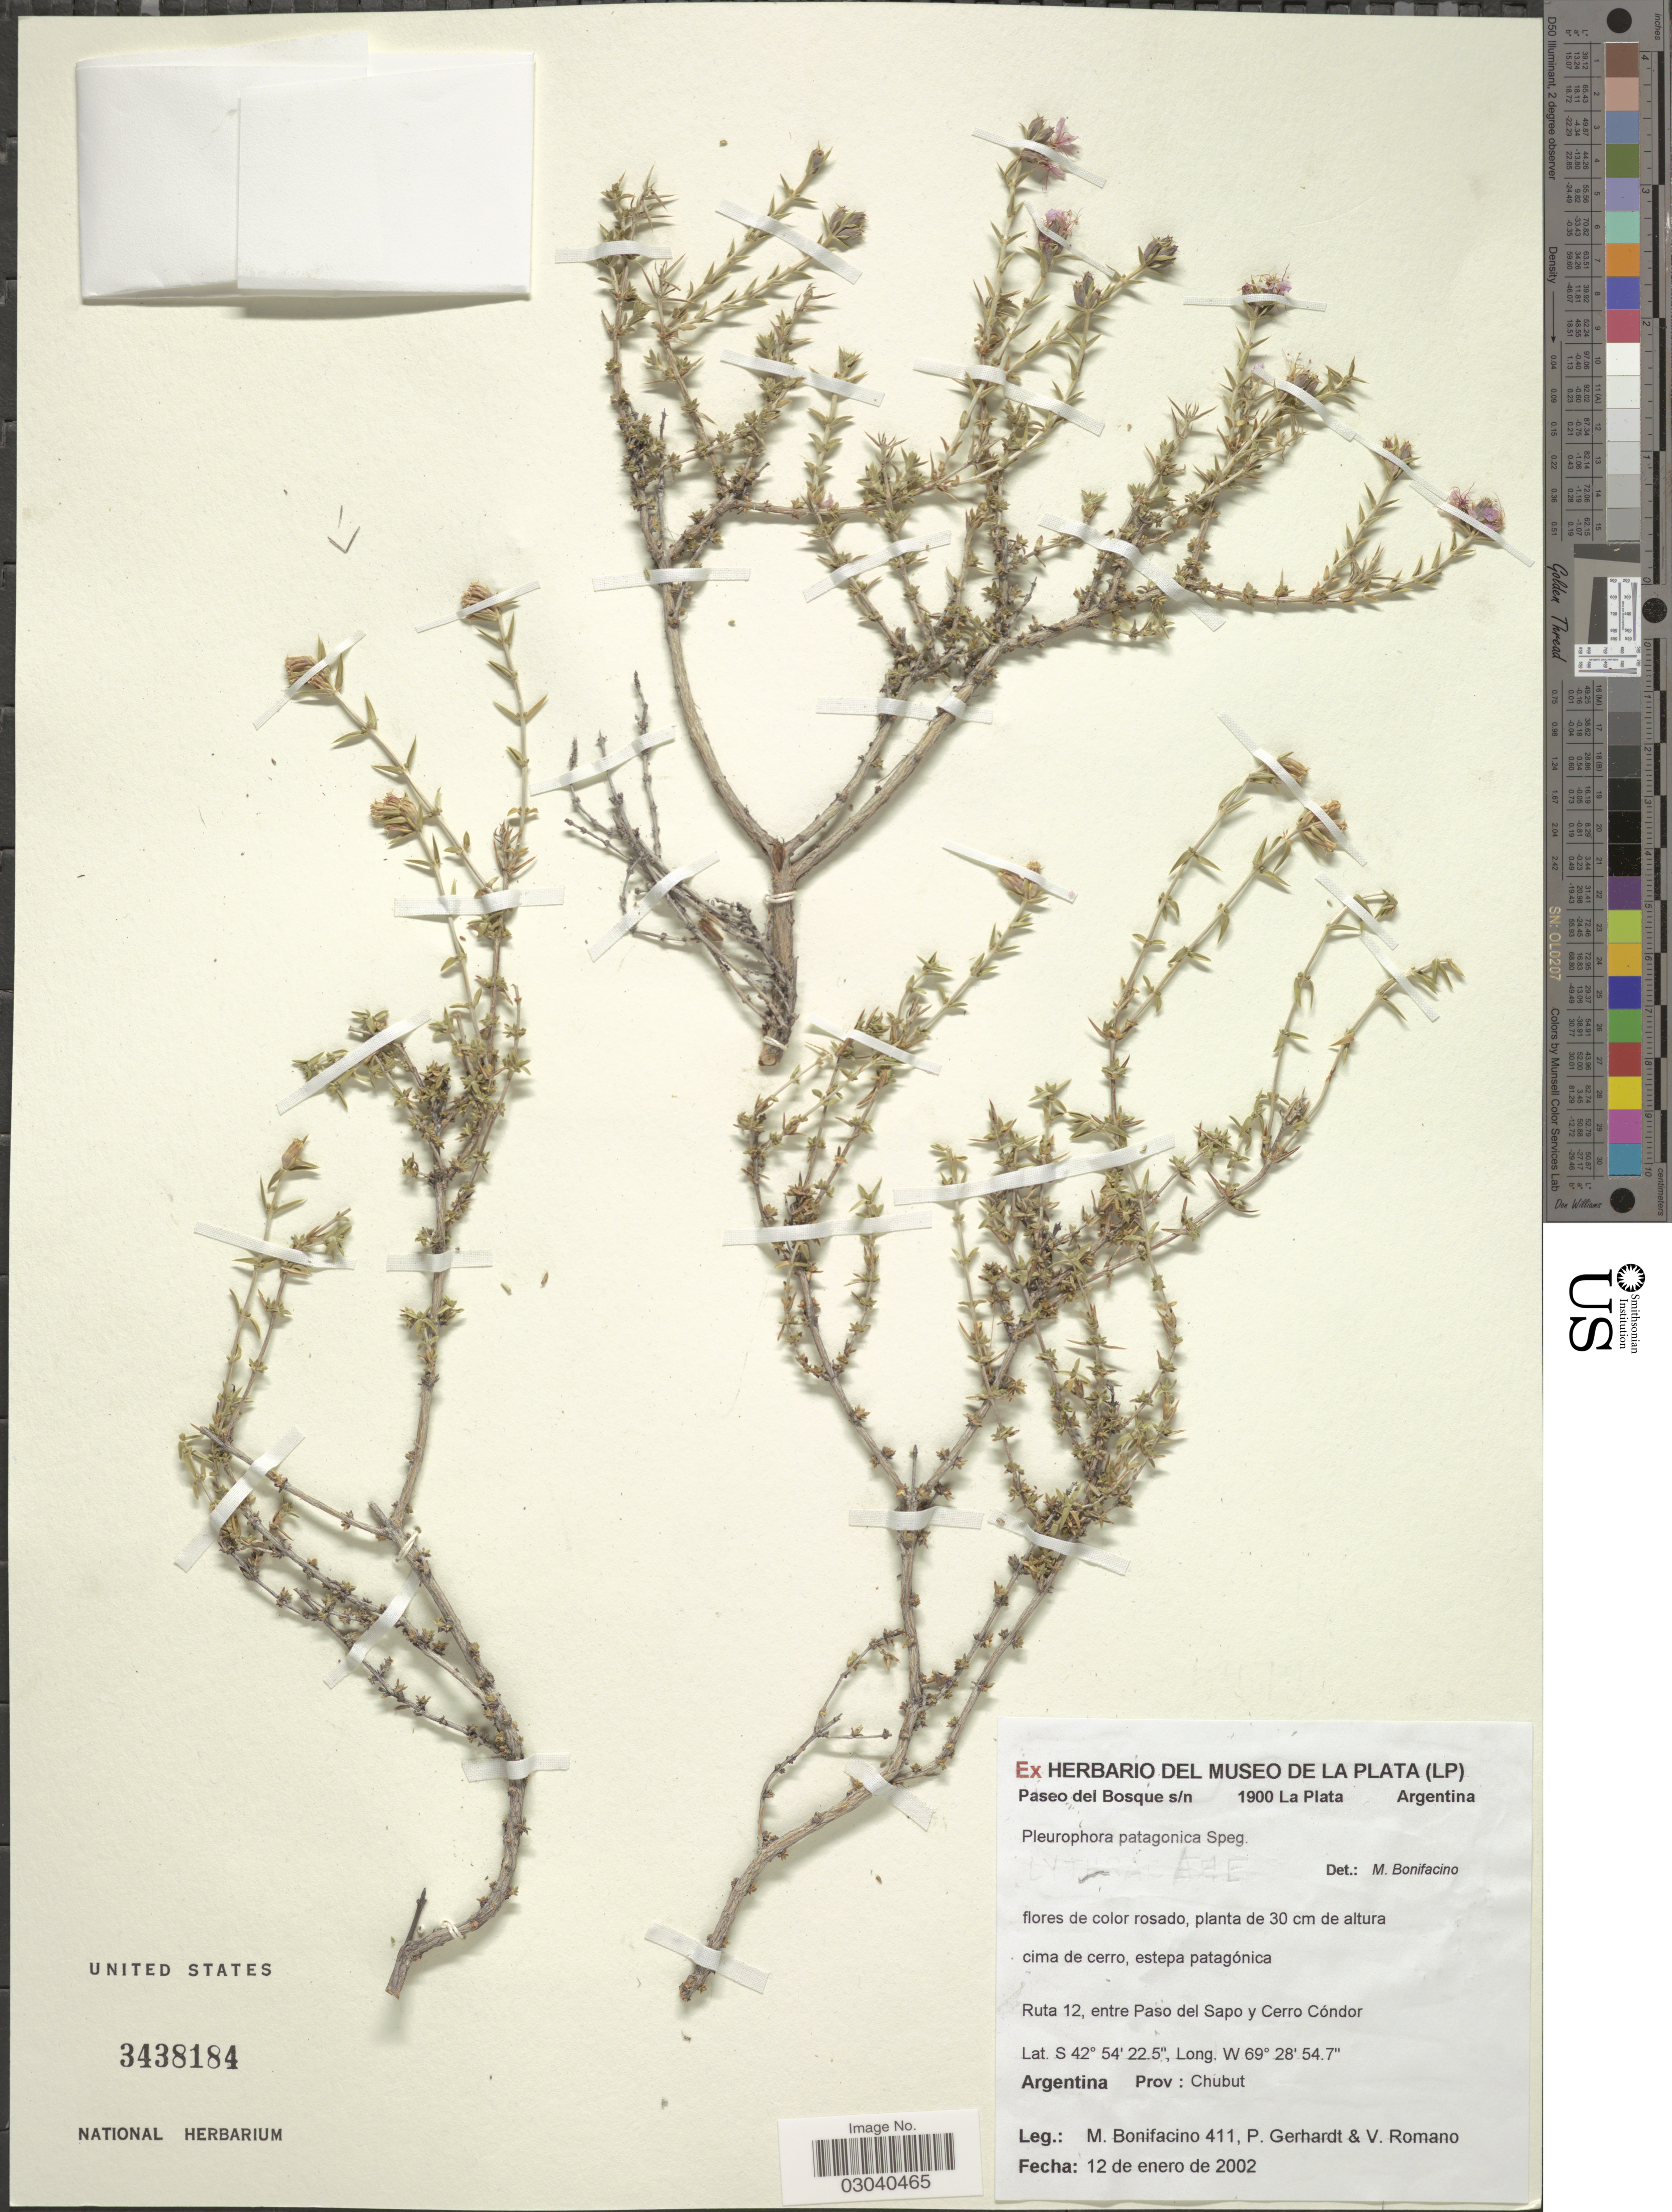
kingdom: Plantae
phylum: Tracheophyta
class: Magnoliopsida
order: Myrtales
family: Lythraceae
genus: Pleurophora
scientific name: Pleurophora patagonica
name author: Speg.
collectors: M. Bonifacino, P. Gerhardt & V. Romano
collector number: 0411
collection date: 2002-01-12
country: Argentina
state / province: Chubut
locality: Ruta 12, entre Paso del Sapo y Cerro Cóndor.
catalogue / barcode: US 3438184